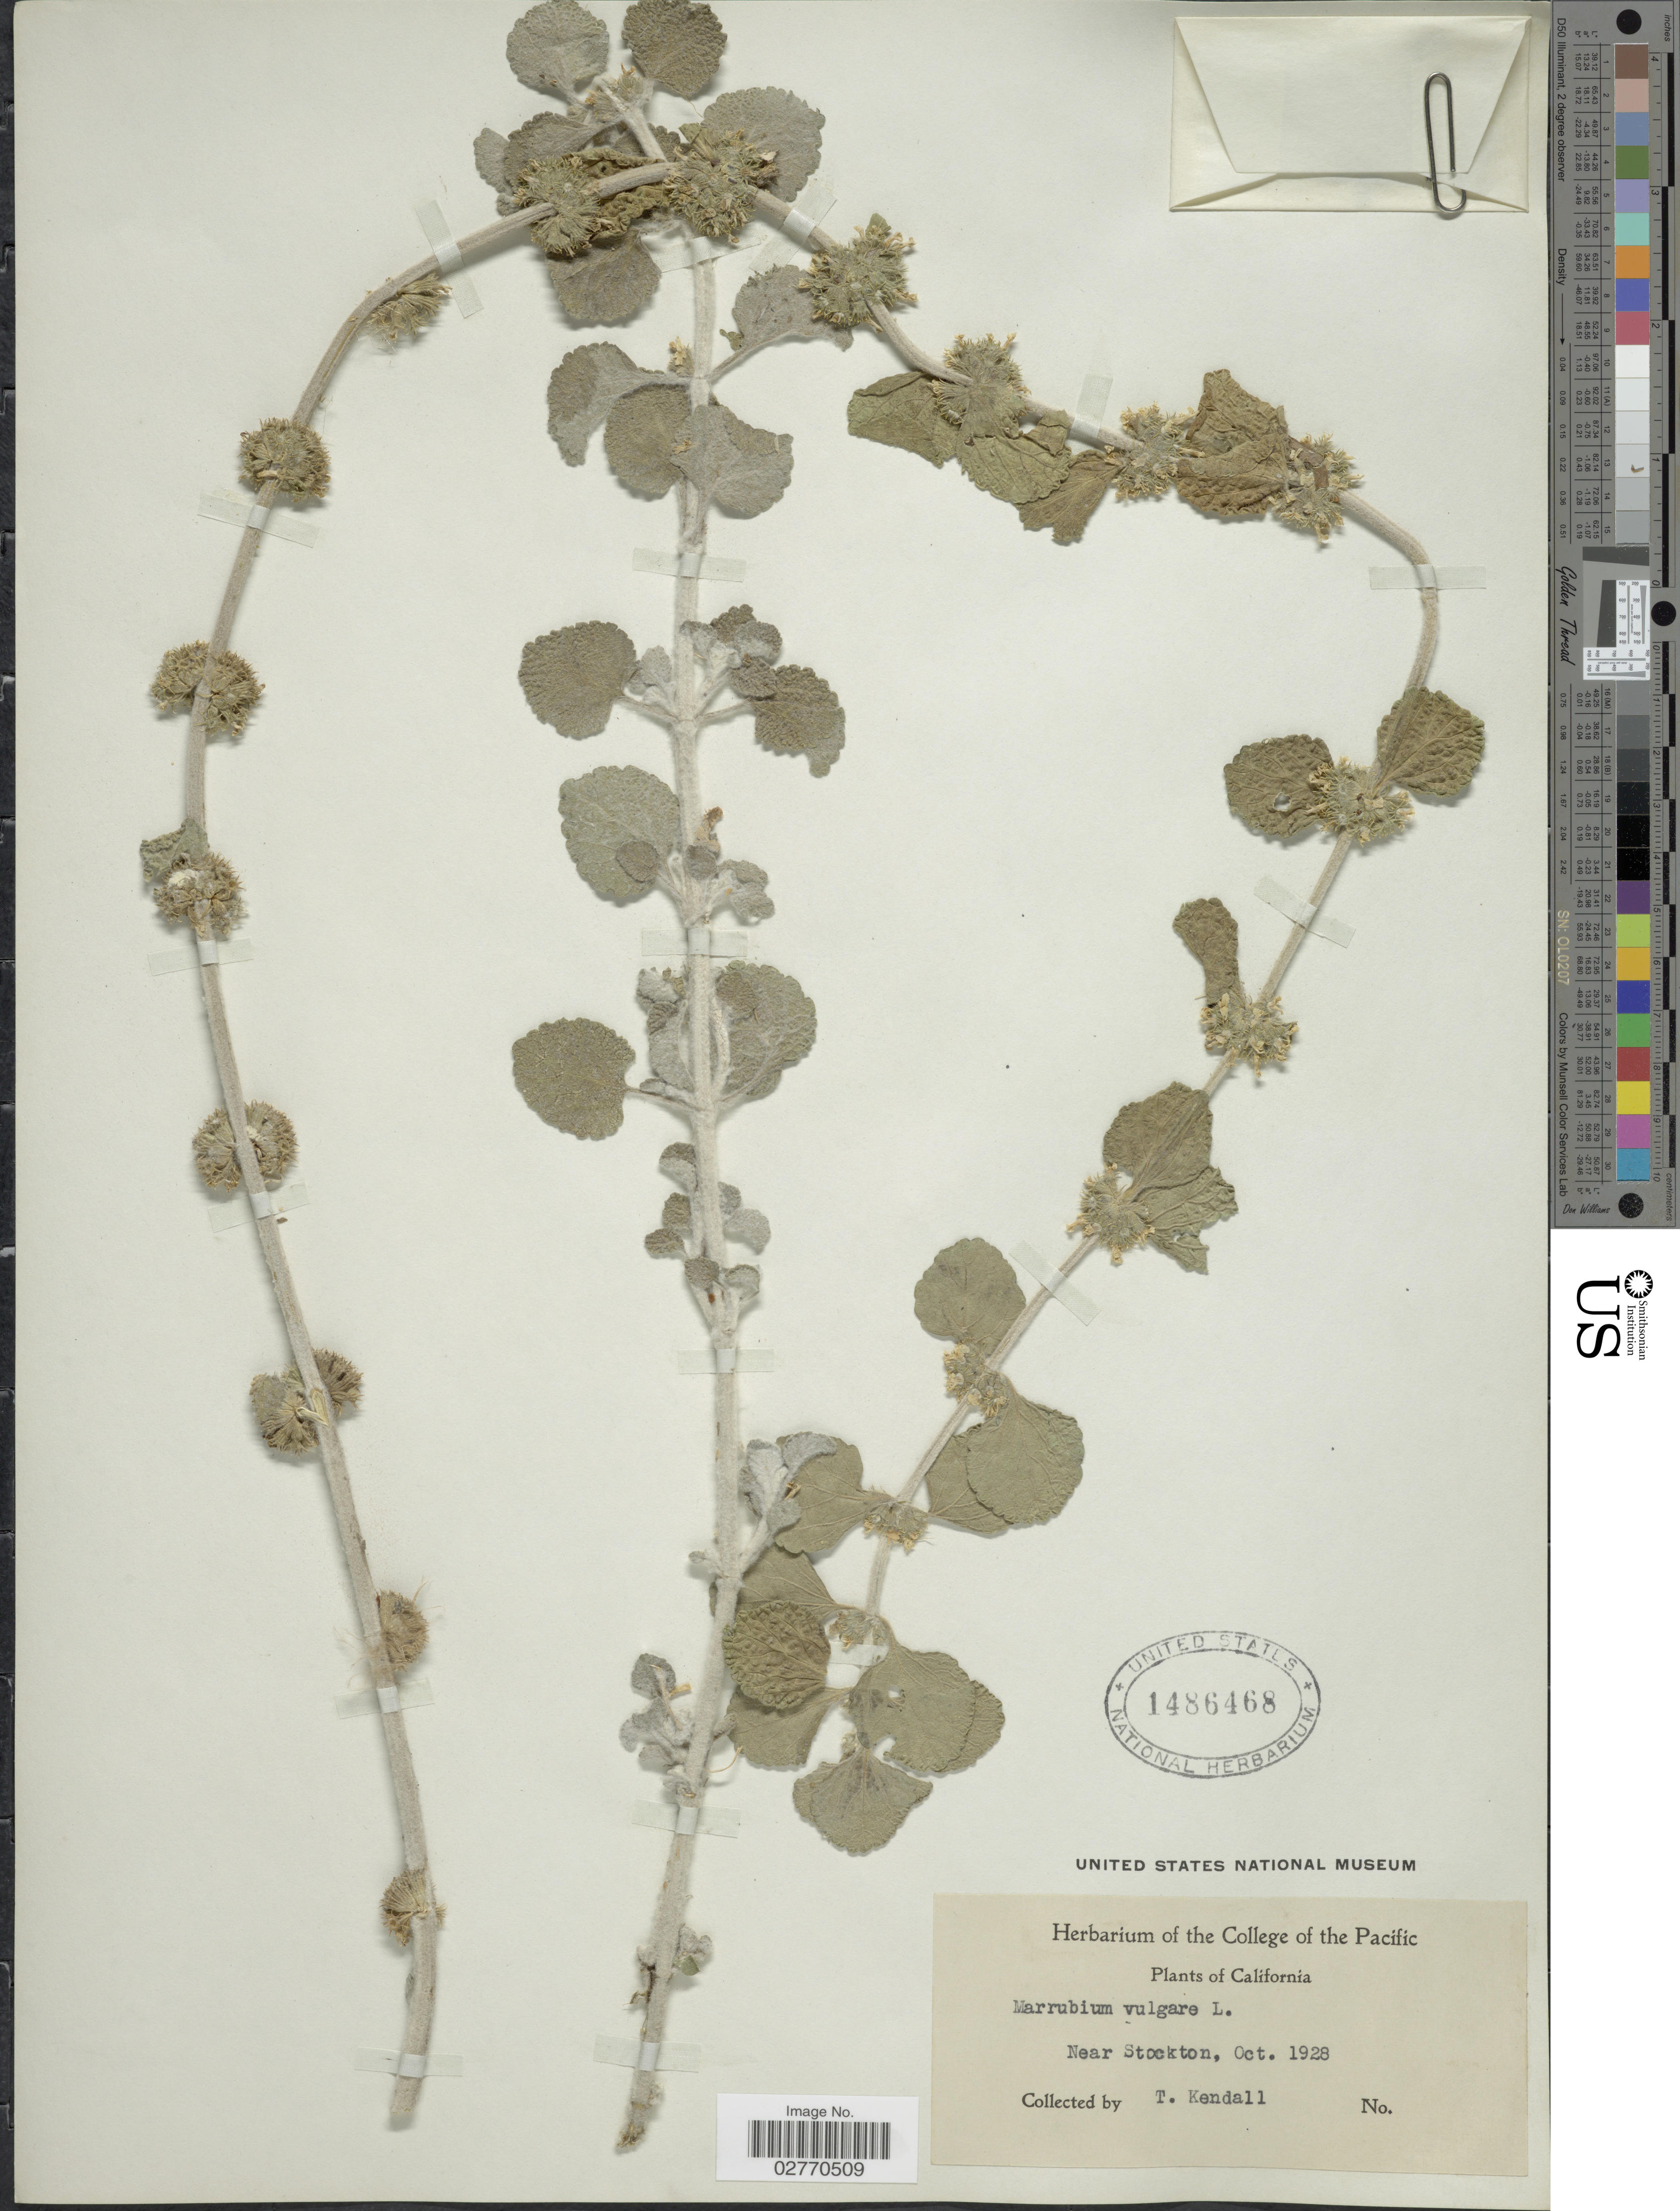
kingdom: Plantae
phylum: Tracheophyta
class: Magnoliopsida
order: Lamiales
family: Lamiaceae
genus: Marrubium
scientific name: Marrubium vulgare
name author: L.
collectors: T. Kendall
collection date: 1928-10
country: United States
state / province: California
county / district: San Joaquin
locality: Near Stockton.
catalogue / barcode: US 1486468